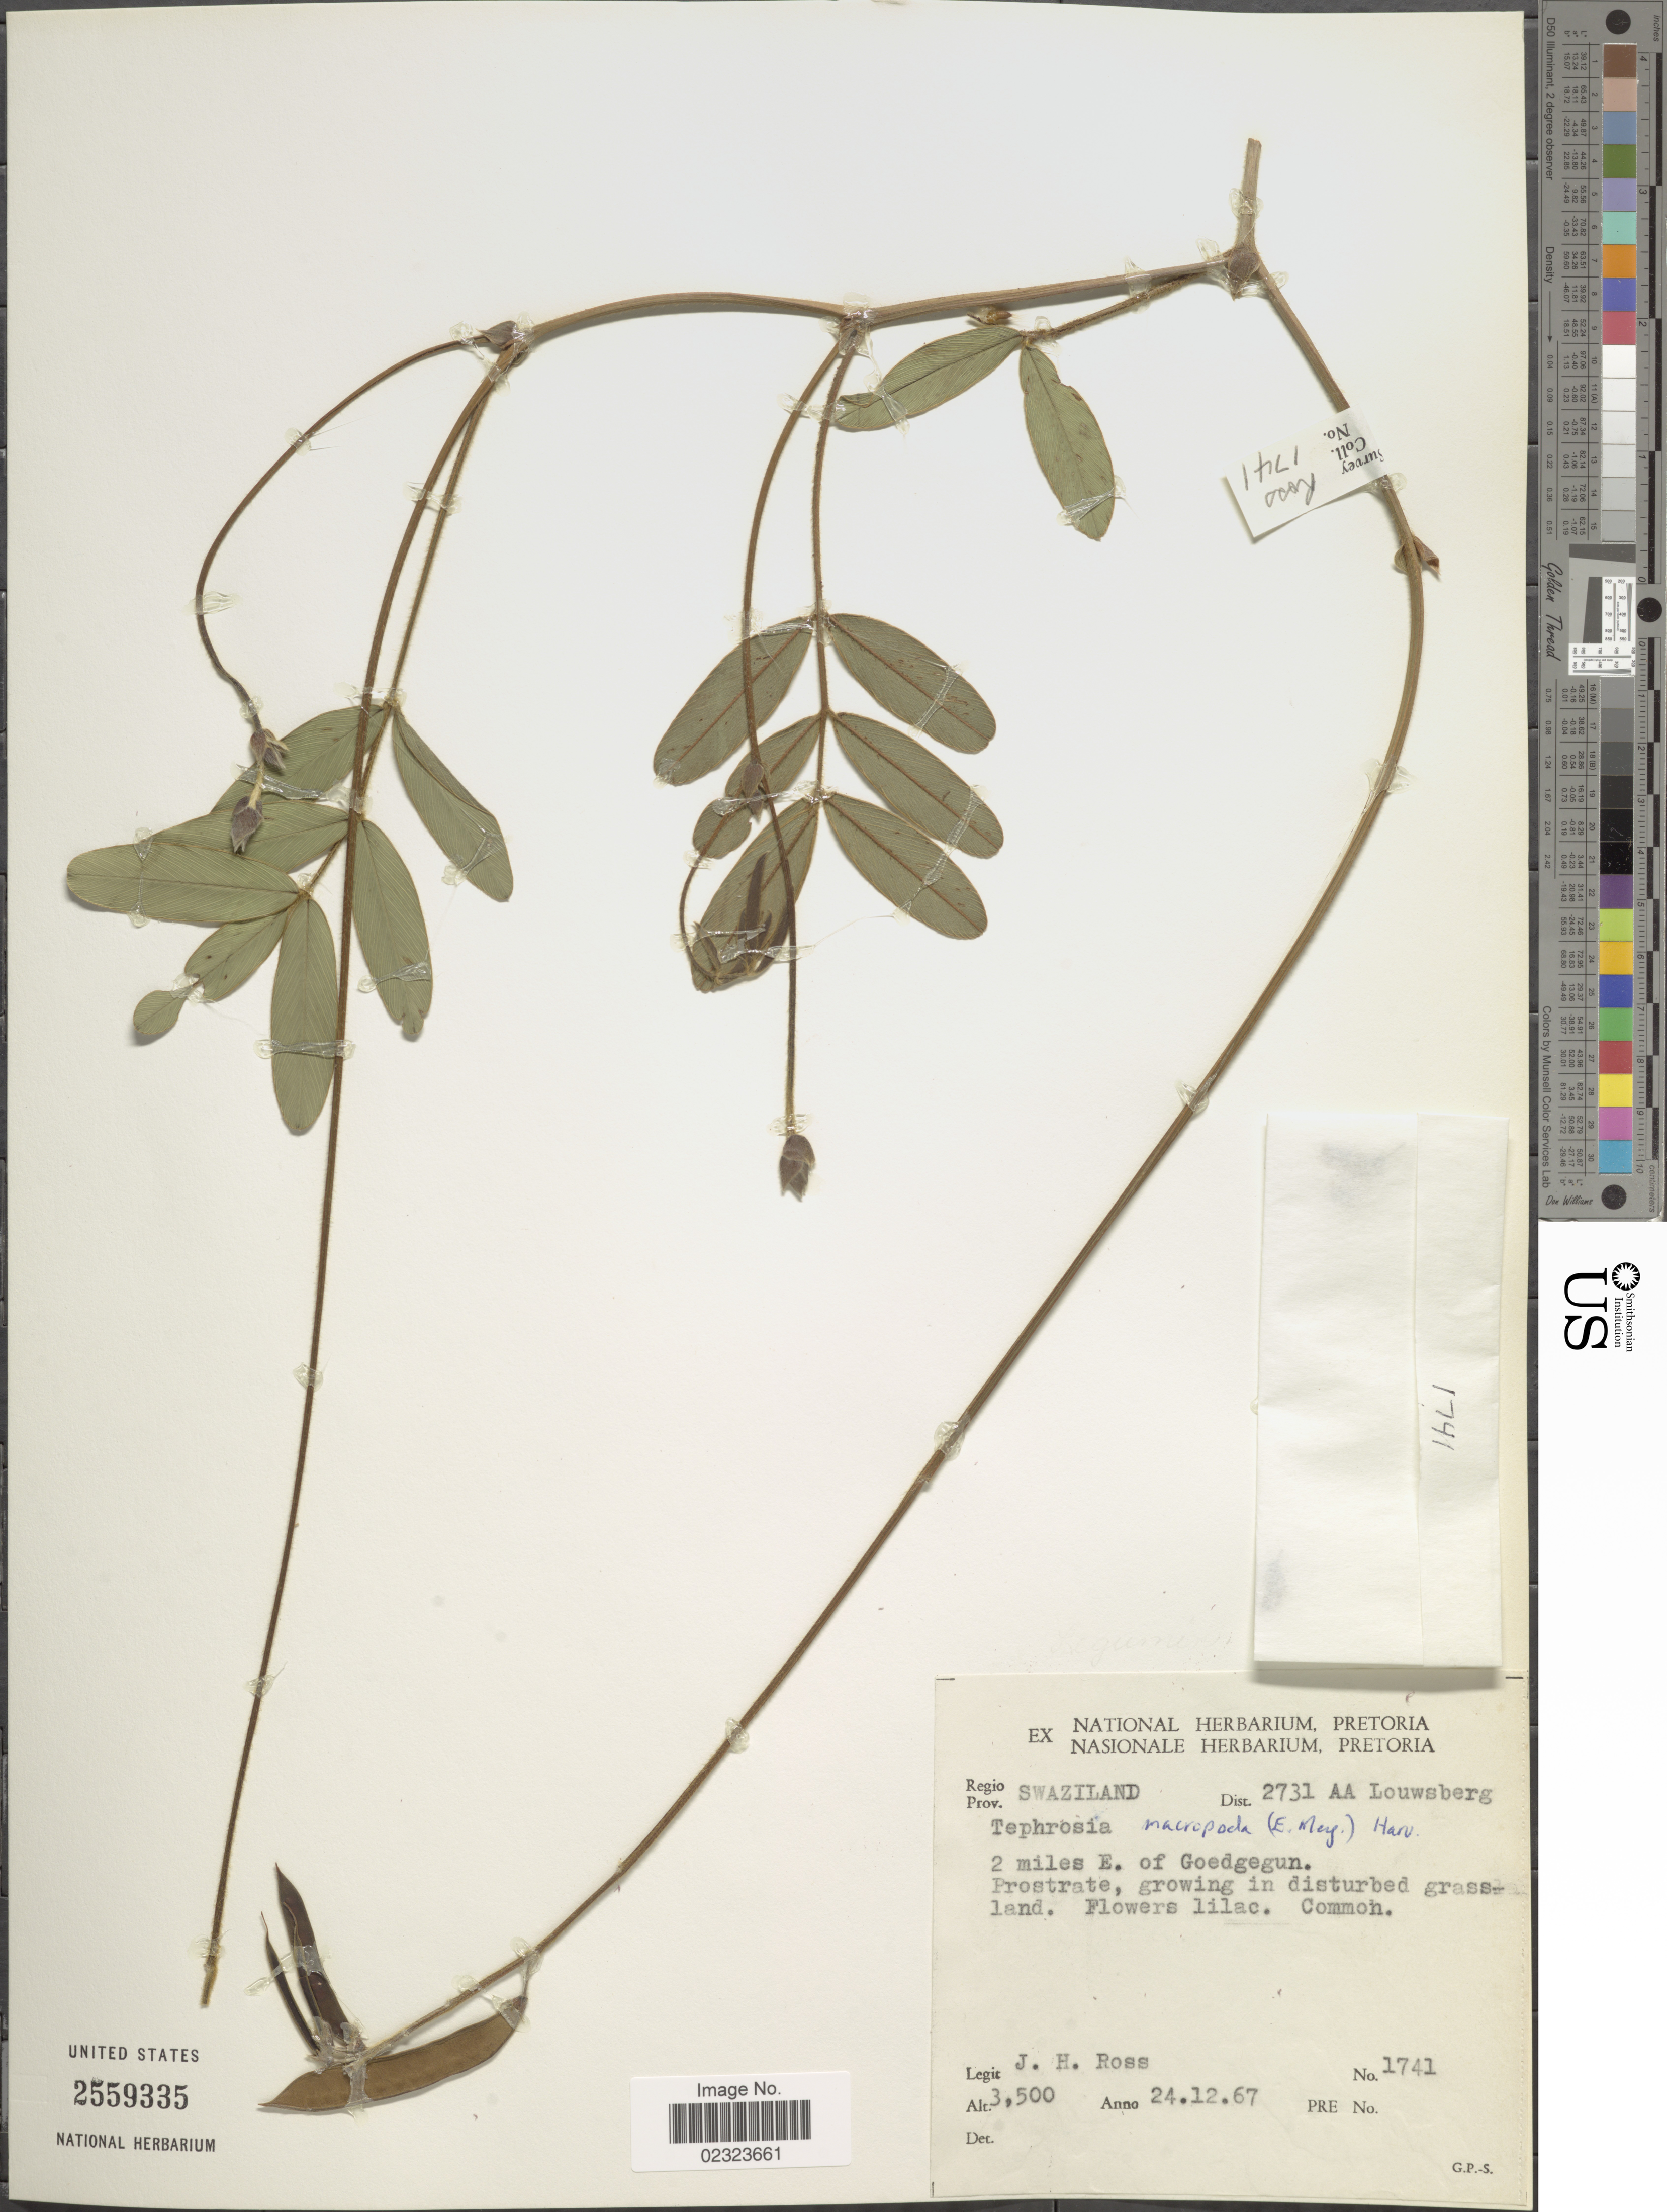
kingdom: Plantae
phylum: Tracheophyta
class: Magnoliopsida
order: Fabales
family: Fabaceae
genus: Tephrosia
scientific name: Tephrosia macropoda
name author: (E. Mey.) Harv.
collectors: J. Ross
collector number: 1741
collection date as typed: Transcribed d/m/y: 24/12/67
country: Eswatini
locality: Regio Swaziland, 2731 AA Louwsberg, 2 miles E. of Goedgegun.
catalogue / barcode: US 2559335